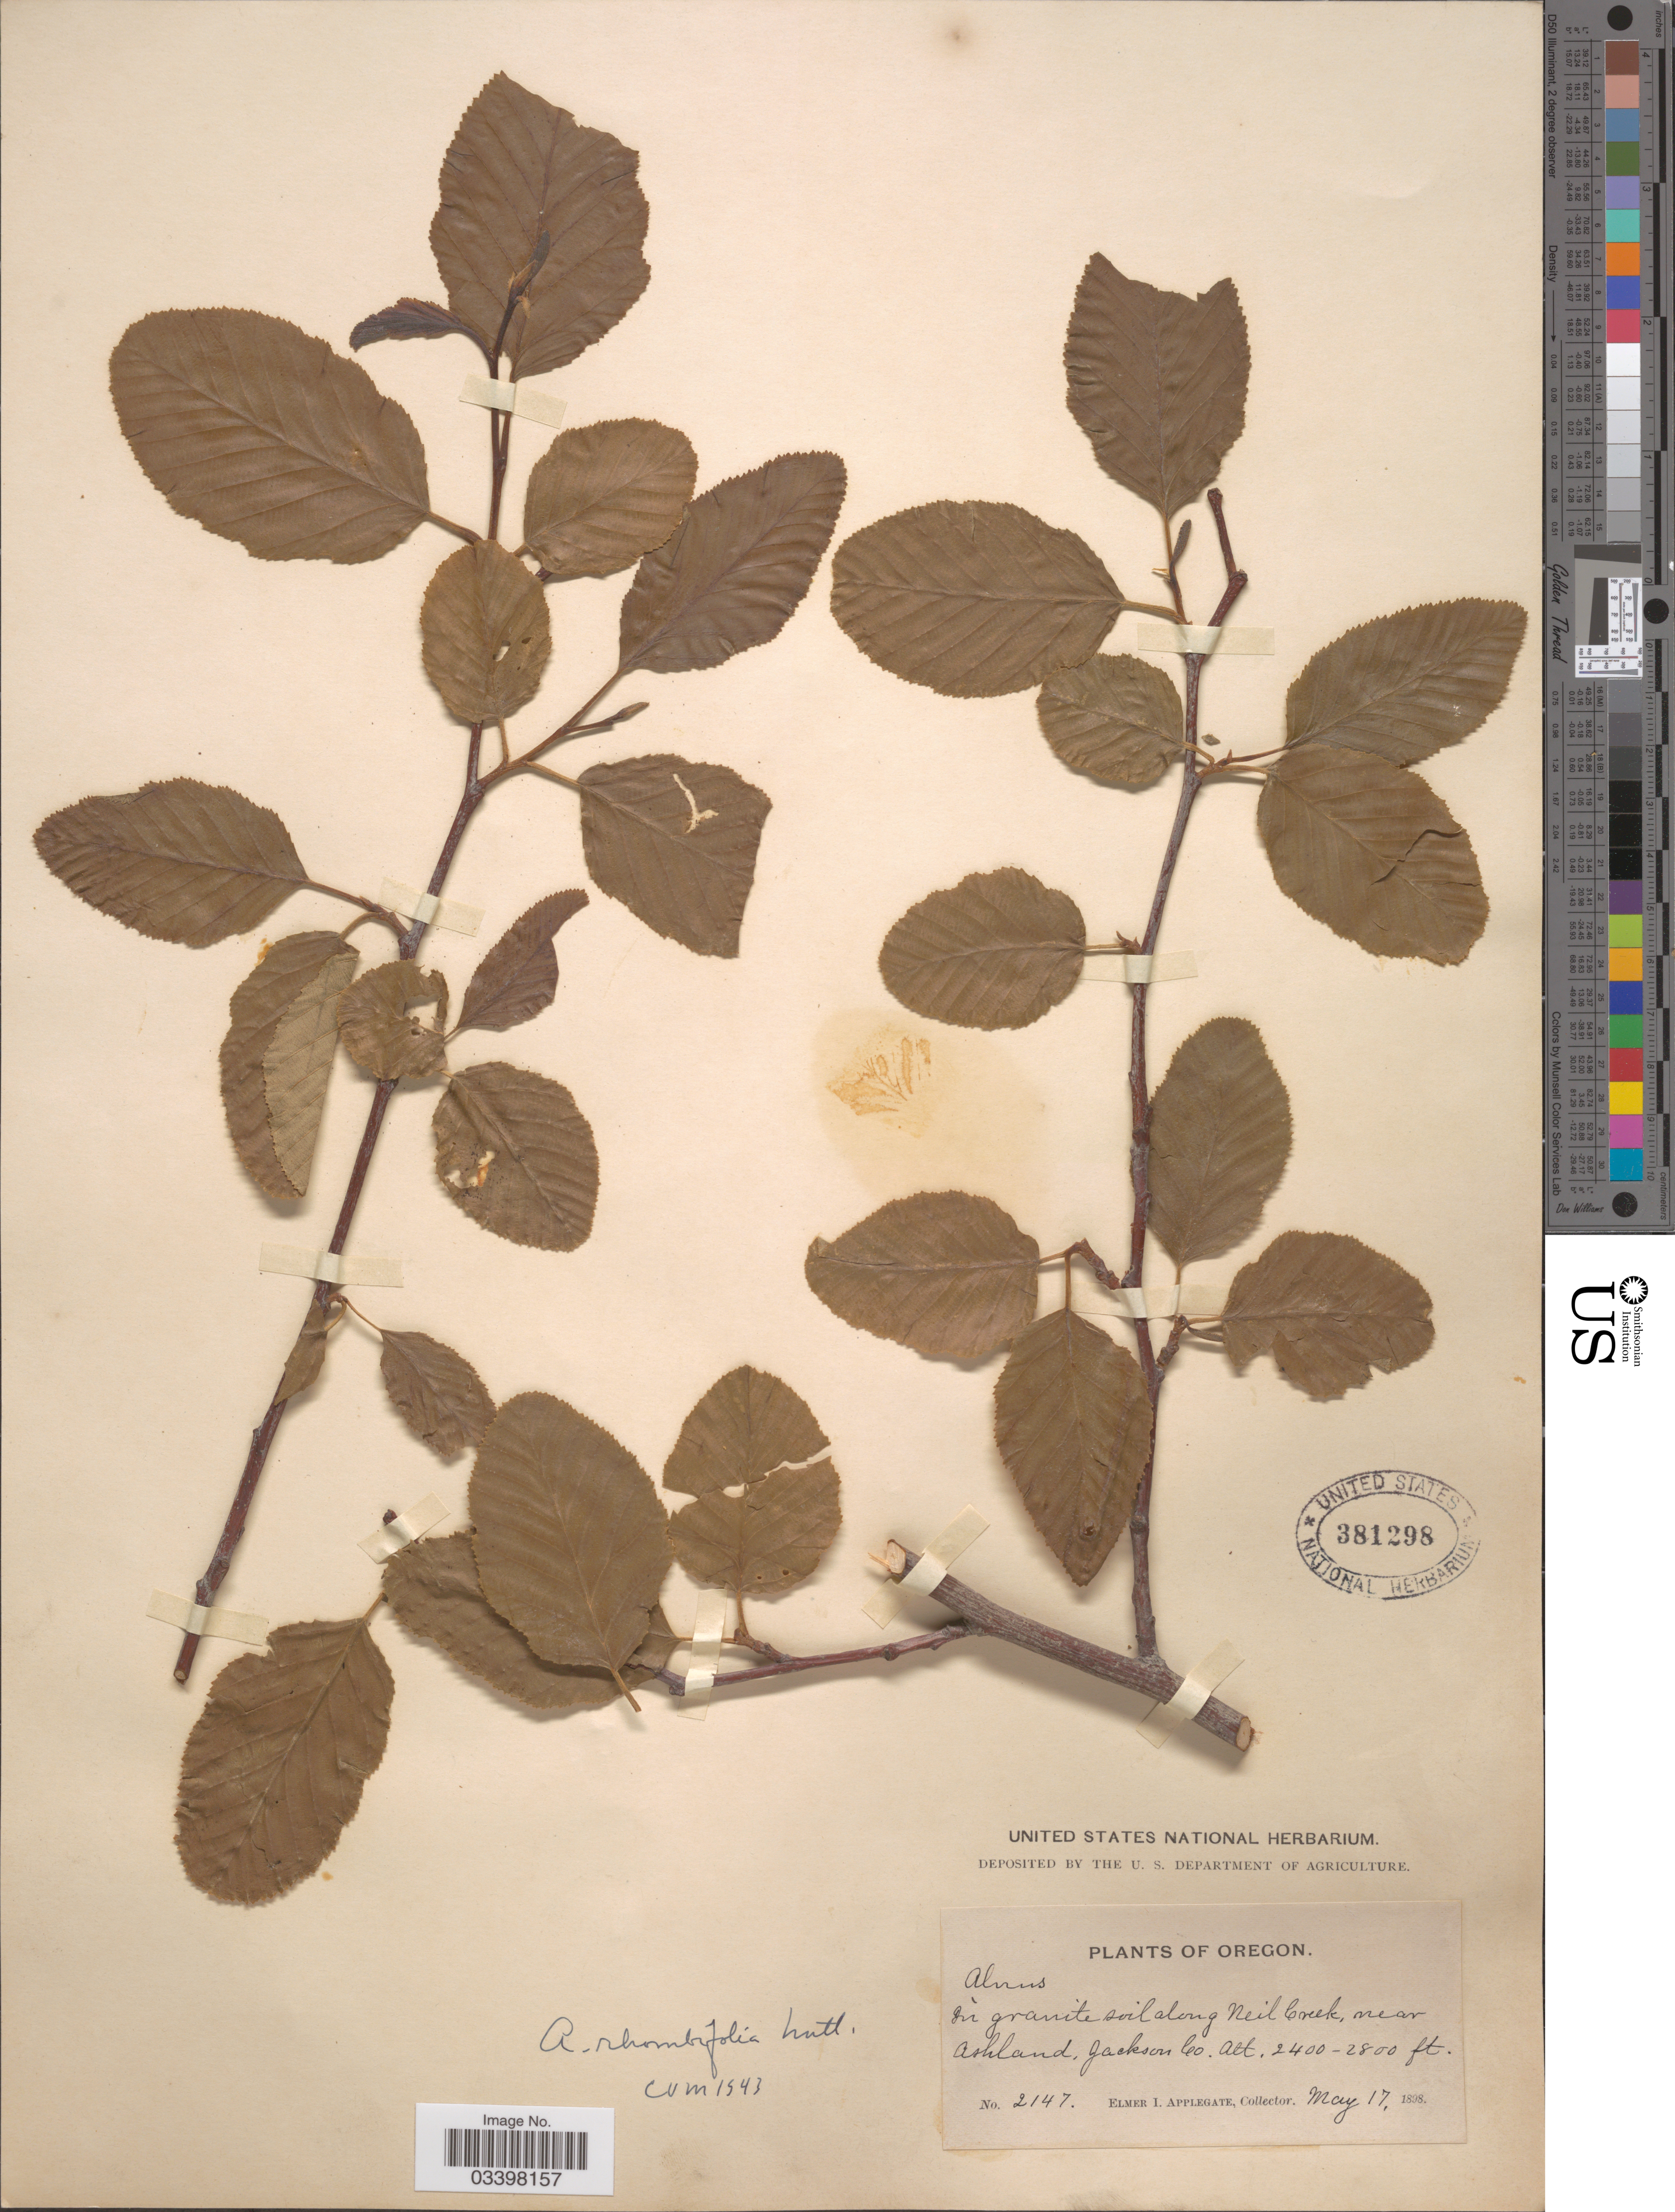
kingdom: Plantae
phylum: Tracheophyta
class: Magnoliopsida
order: Fagales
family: Betulaceae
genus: Alnus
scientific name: Alnus rhombifolia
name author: Nutt.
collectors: E. I. Applegate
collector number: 2147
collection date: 1898-05-17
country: United States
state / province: Oregon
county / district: Jackson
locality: Along Neil Creek, near Ashland, Jackson Co.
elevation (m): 732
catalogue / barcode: US 381298